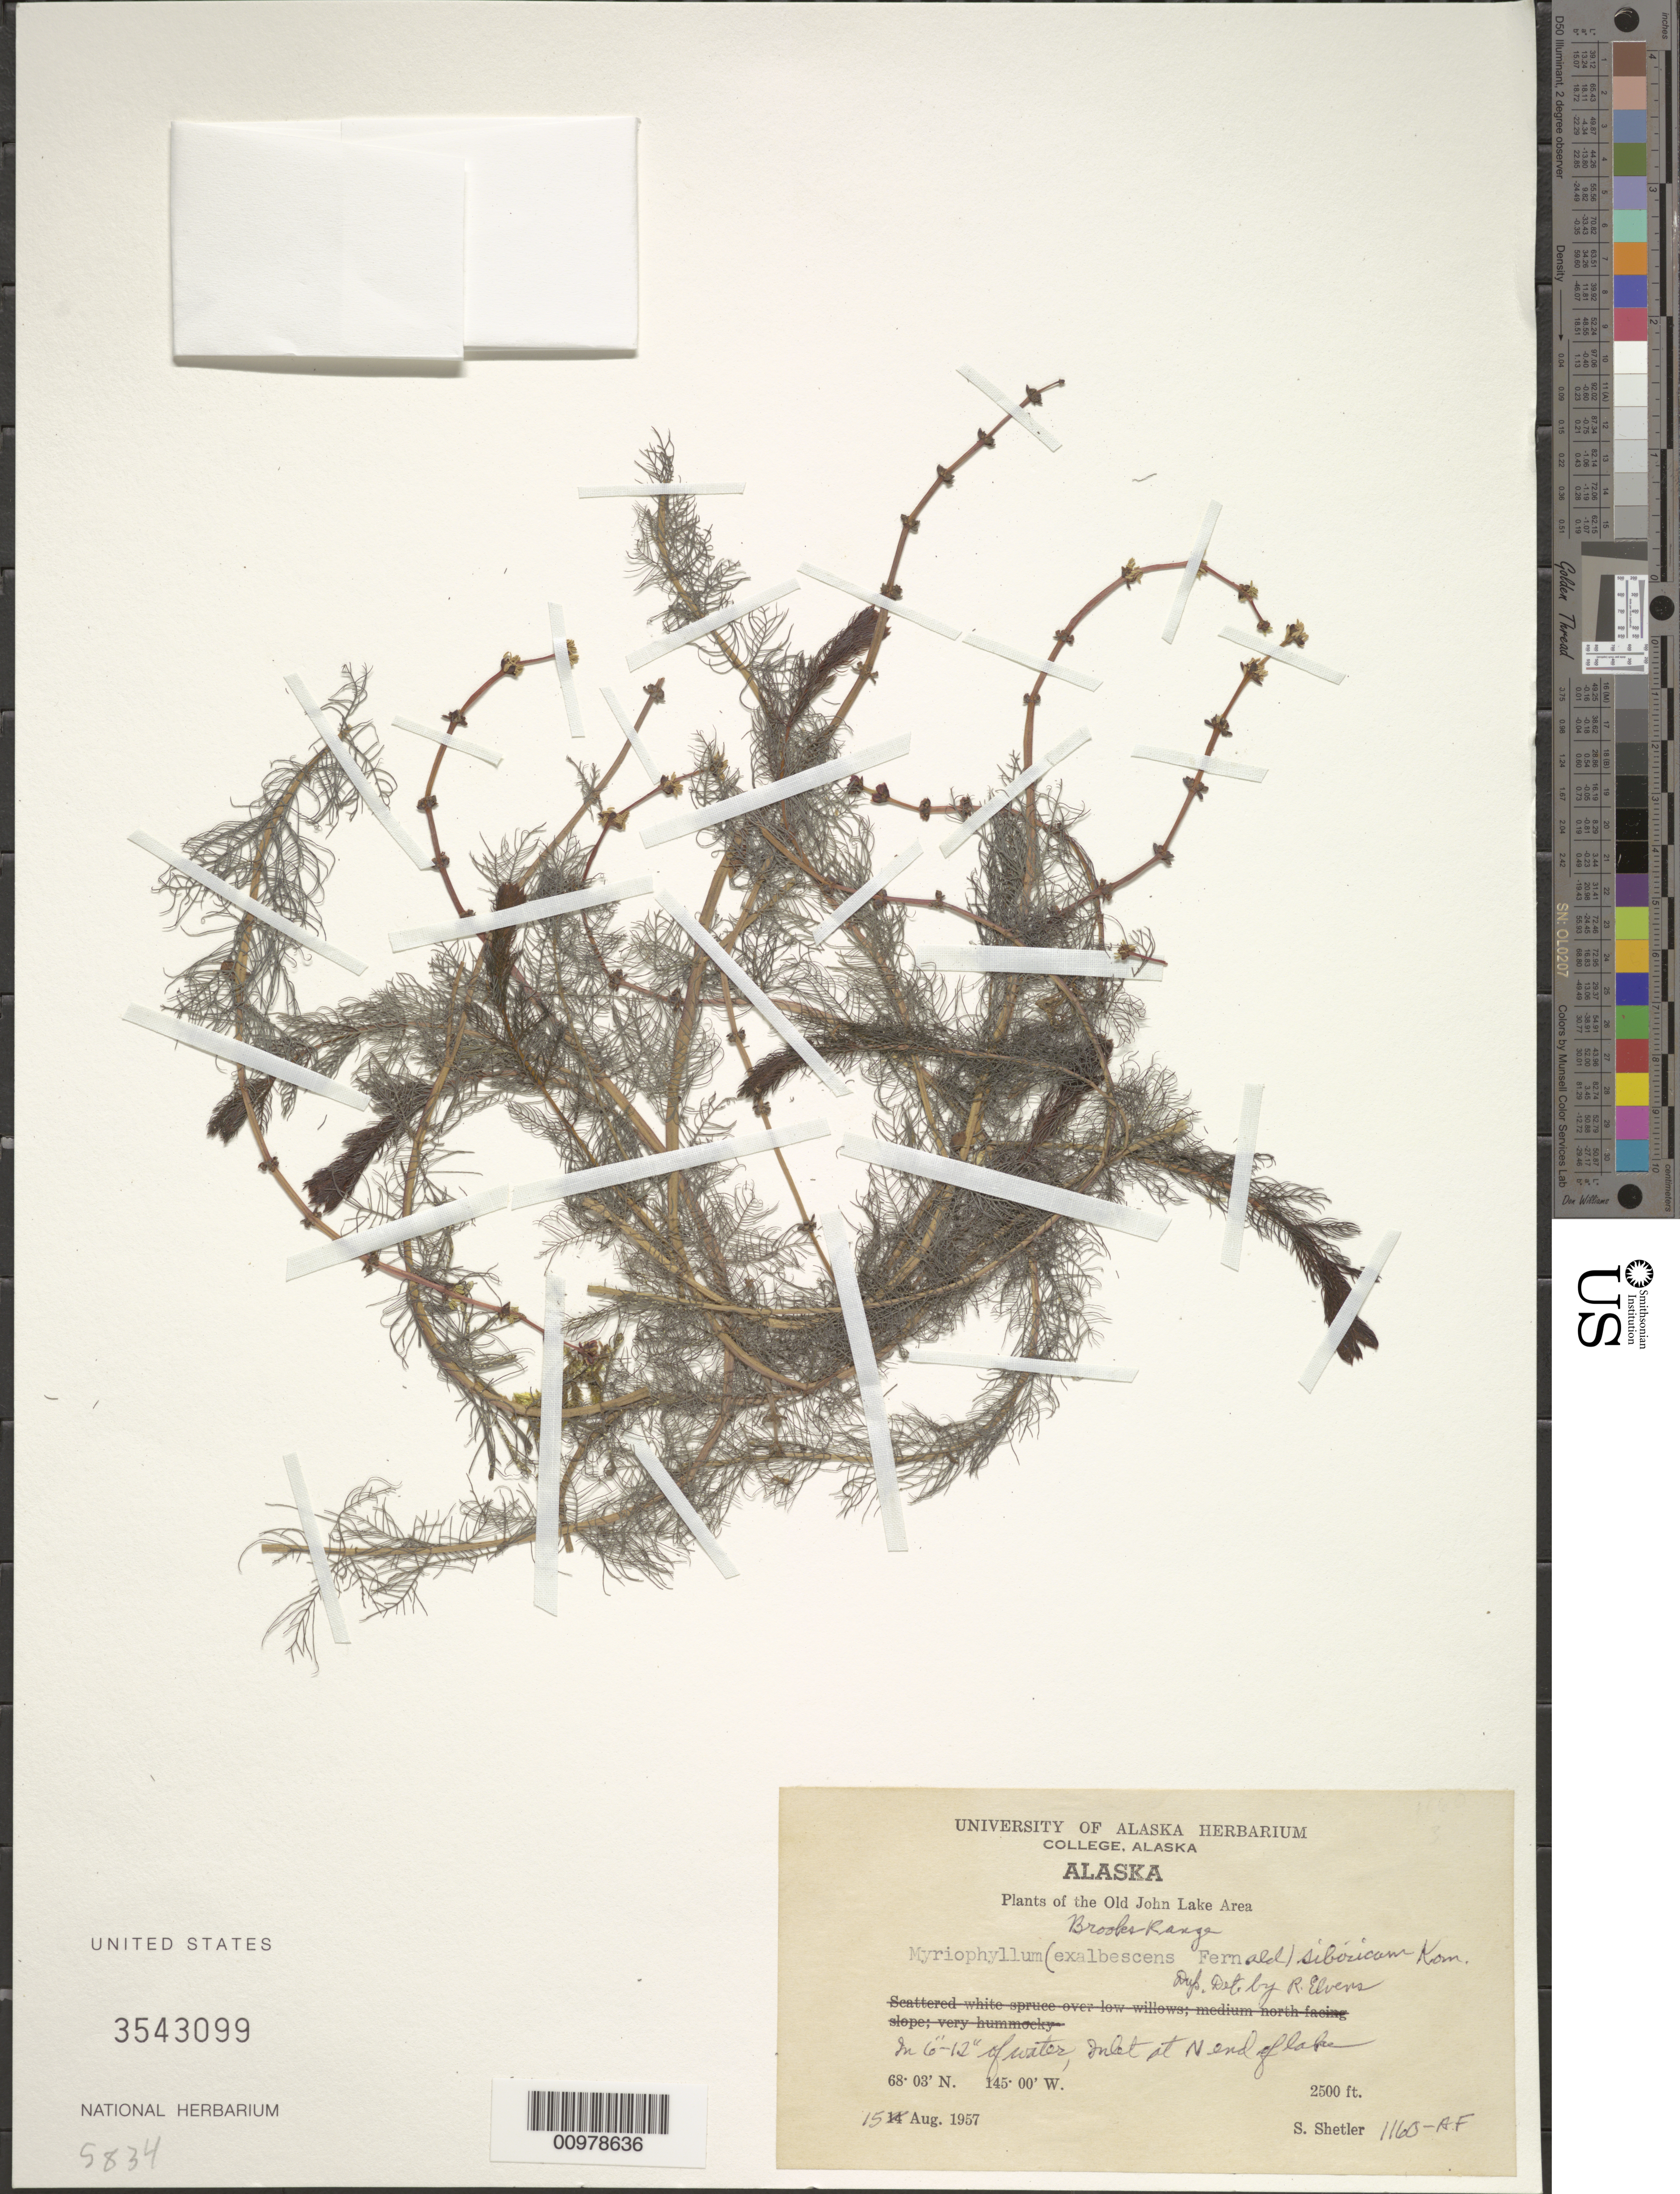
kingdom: Plantae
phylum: Tracheophyta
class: Magnoliopsida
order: Saxifragales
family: Haloragaceae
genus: Myriophyllum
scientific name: Myriophyllum sibiricum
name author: Kom.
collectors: S. Shetler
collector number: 1160-AF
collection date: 1957-08-15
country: United States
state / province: Alaska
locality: Old John Lake Area. Brooks Range. Inlet at N end of lake.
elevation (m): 762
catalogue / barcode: US 3543099